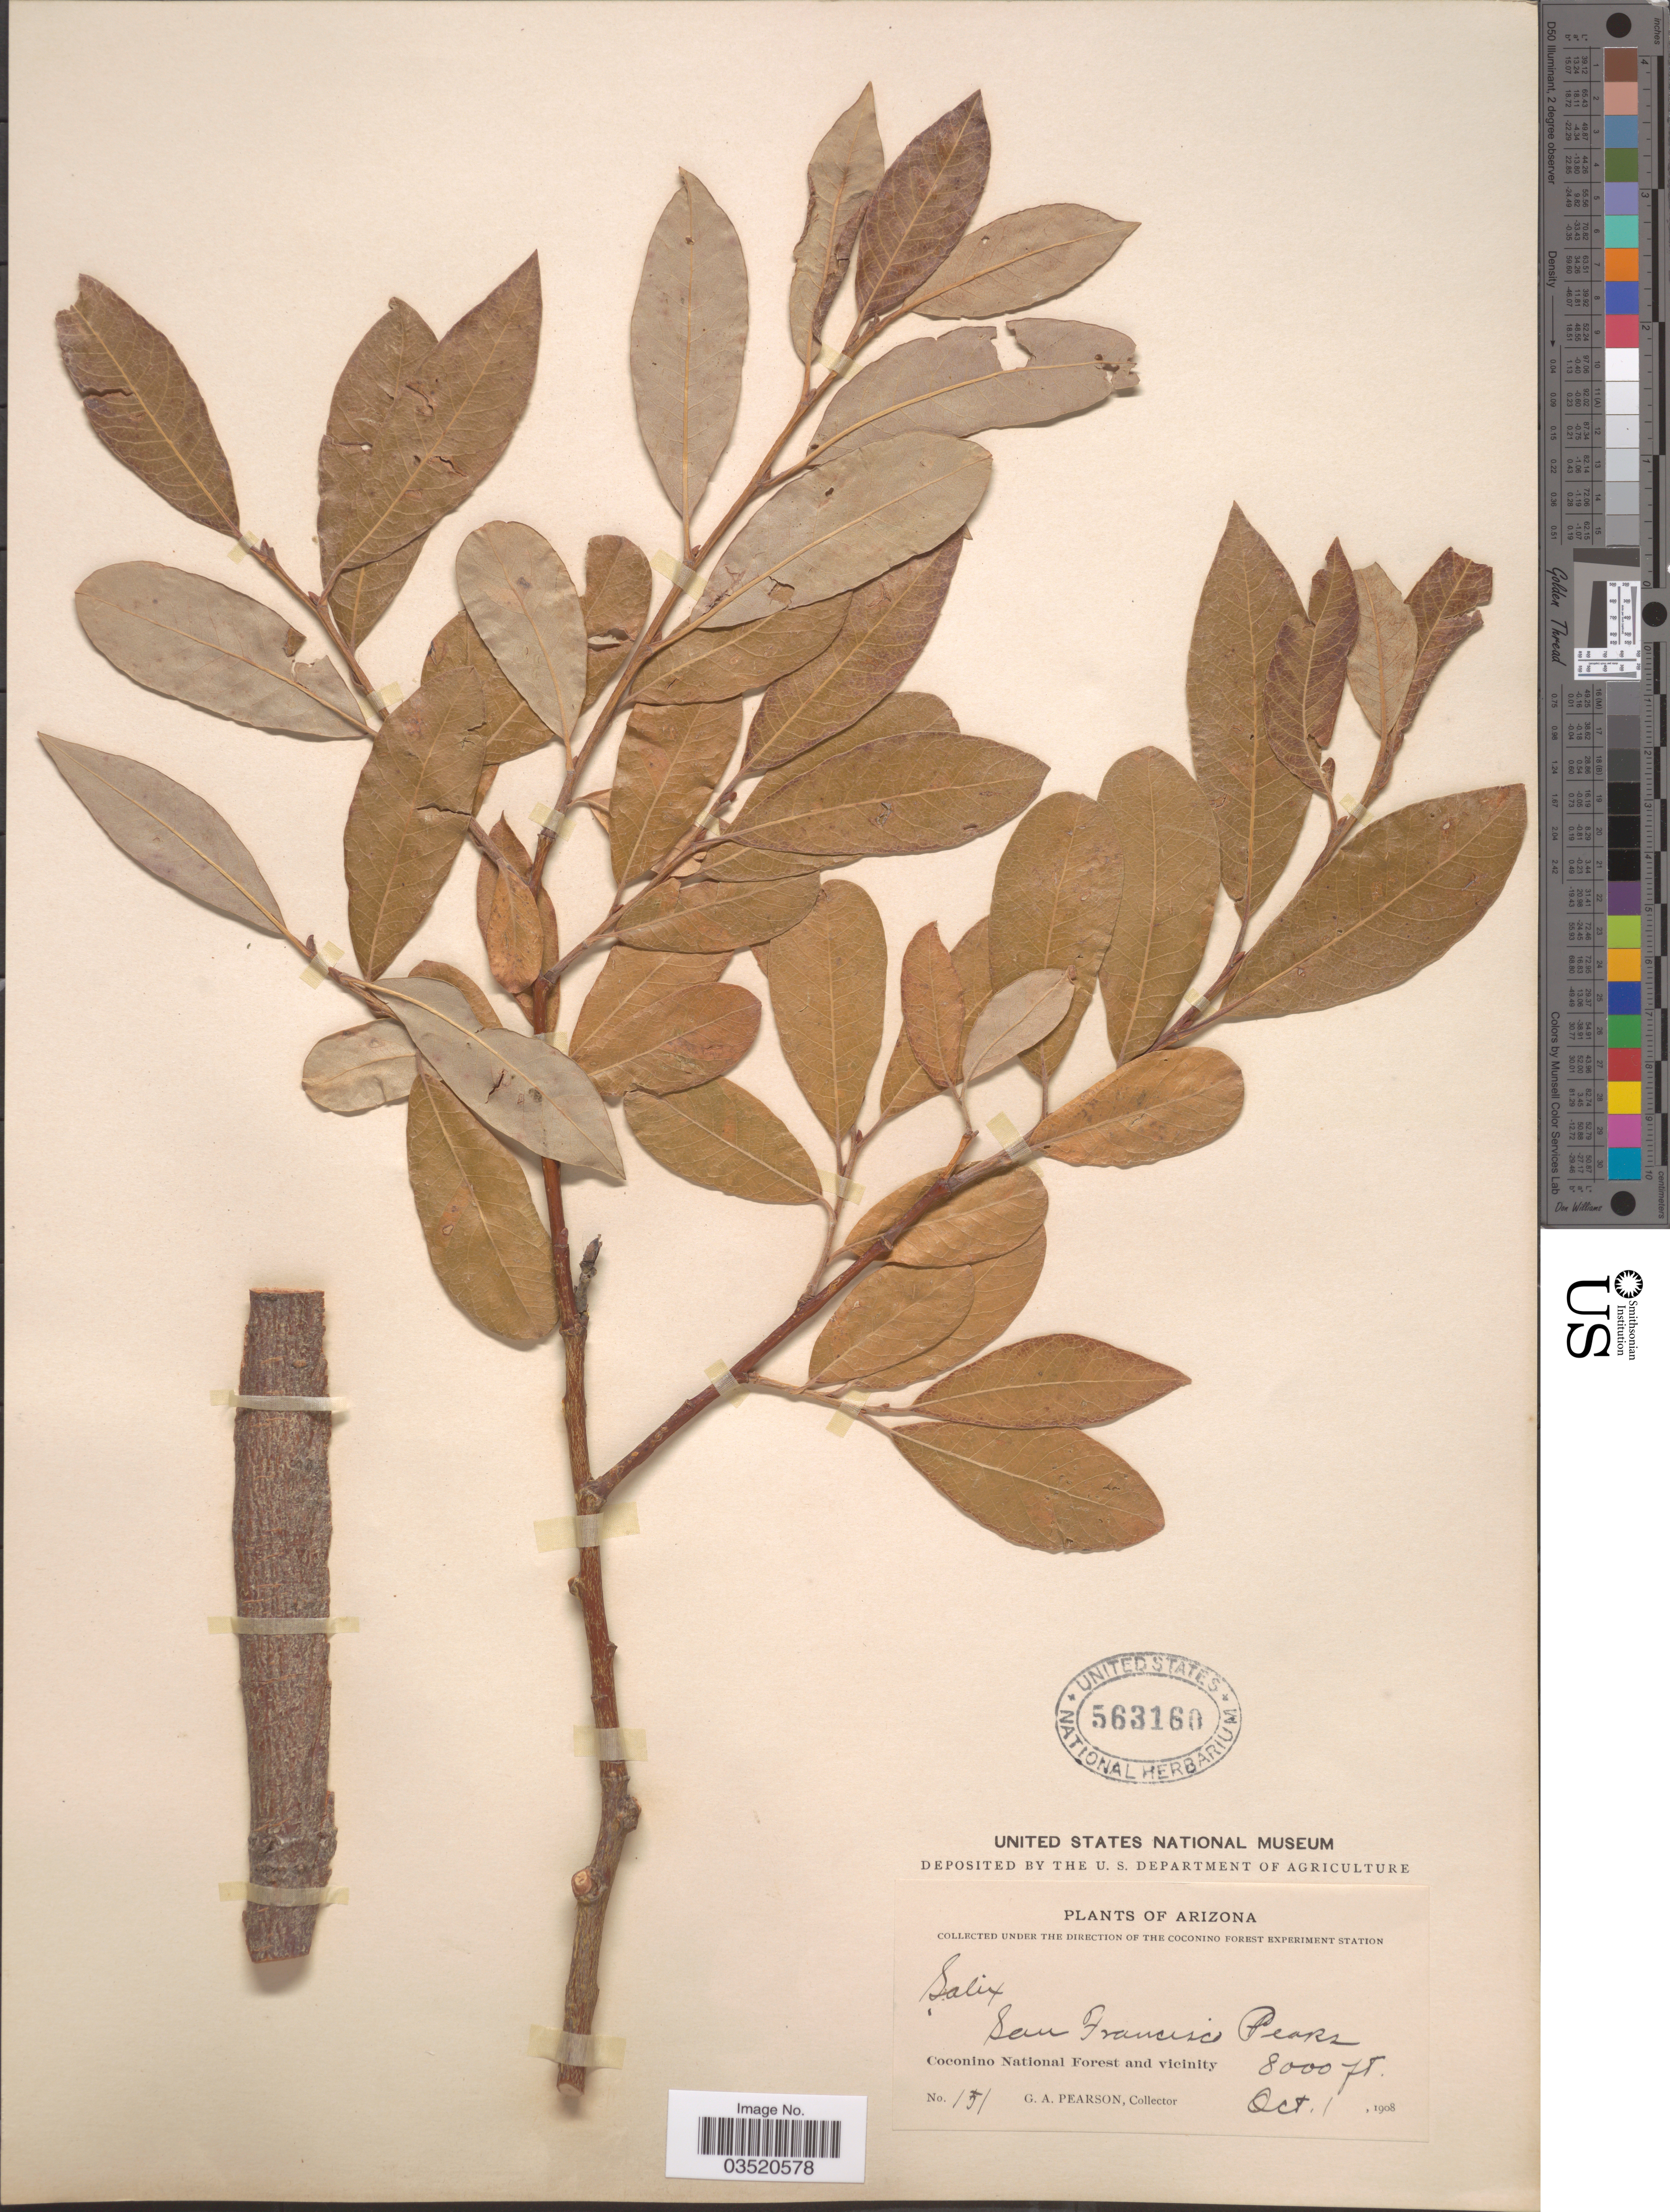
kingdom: Plantae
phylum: Tracheophyta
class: Magnoliopsida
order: Malpighiales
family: Salicaceae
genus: Salix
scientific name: Salix scouleriana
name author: Barratt ex Hook.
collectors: G. Pearson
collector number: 151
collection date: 1908-10-01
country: United States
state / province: Arizona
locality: San Francisco Peaks. Coconino National Forest and vicinity.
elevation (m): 2438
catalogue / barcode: US 563160